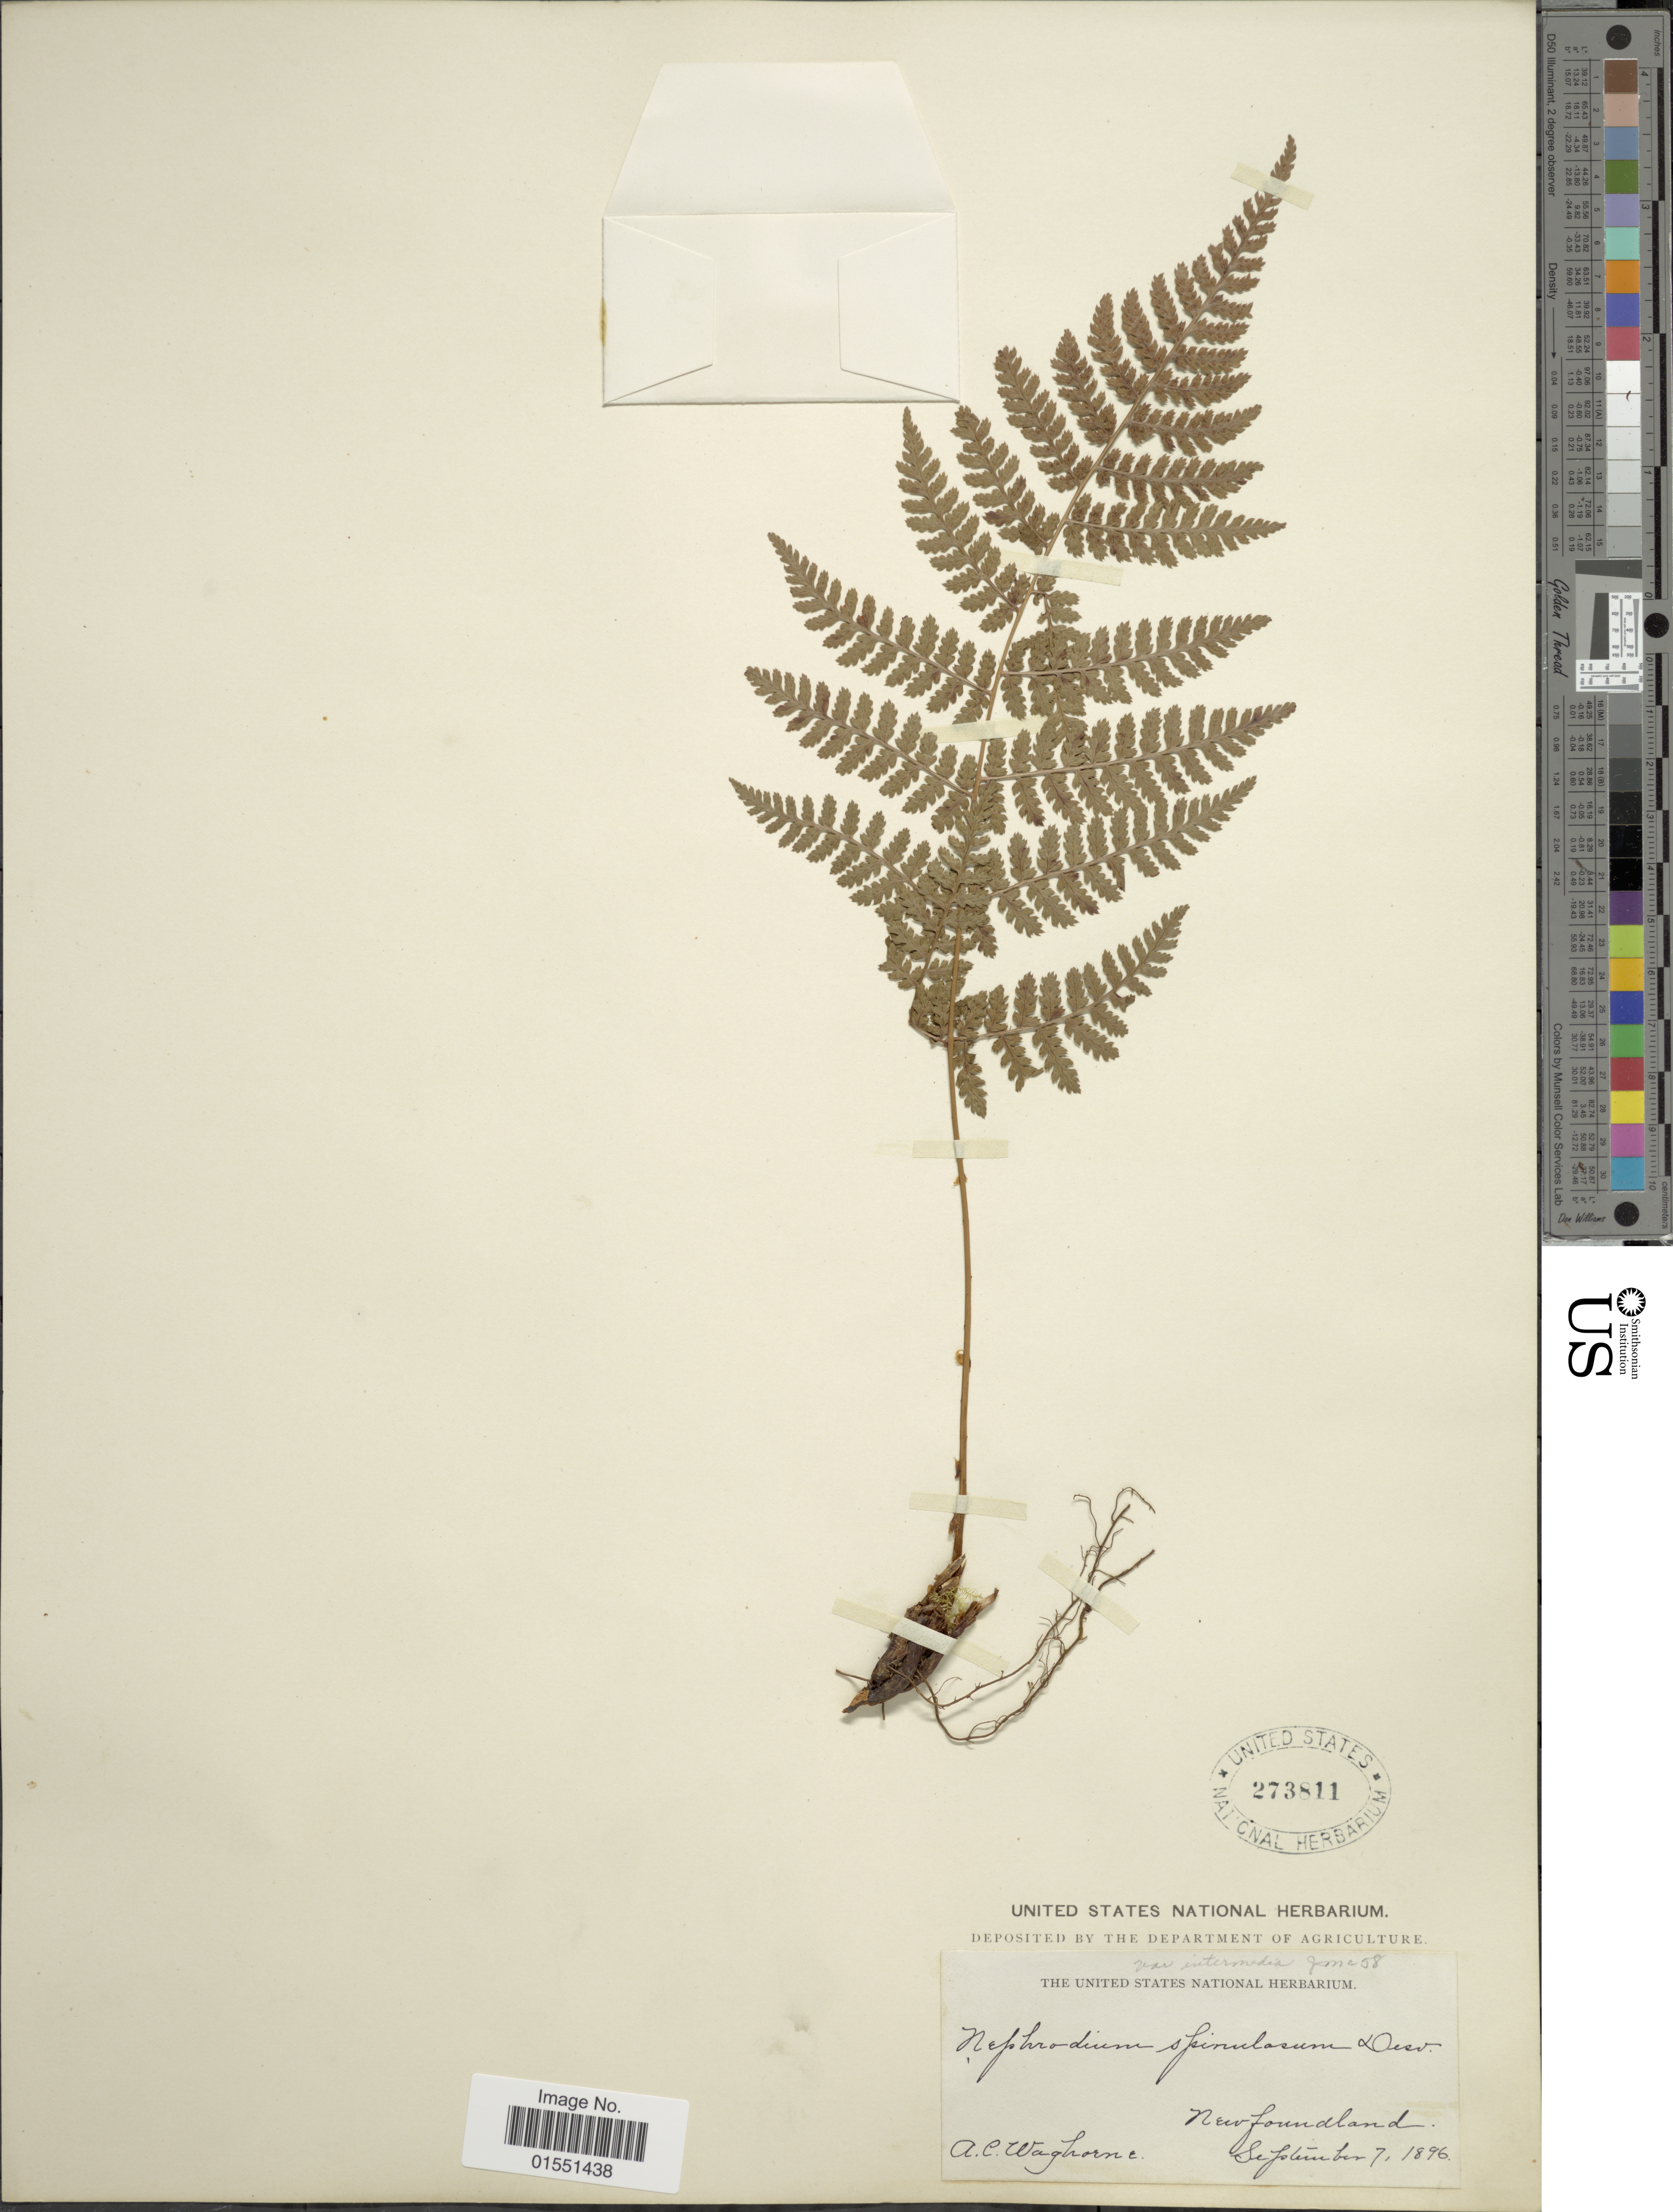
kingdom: Plantae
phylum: Tracheophyta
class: Polypodiopsida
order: Polypodiales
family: Dryopteridaceae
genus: Dryopteris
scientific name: Dryopteris intermedia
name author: (Muhl.) A. Gray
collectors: A. Waghorne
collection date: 1896-09-07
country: Canada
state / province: Newfoundland and Labrador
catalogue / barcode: US 273811